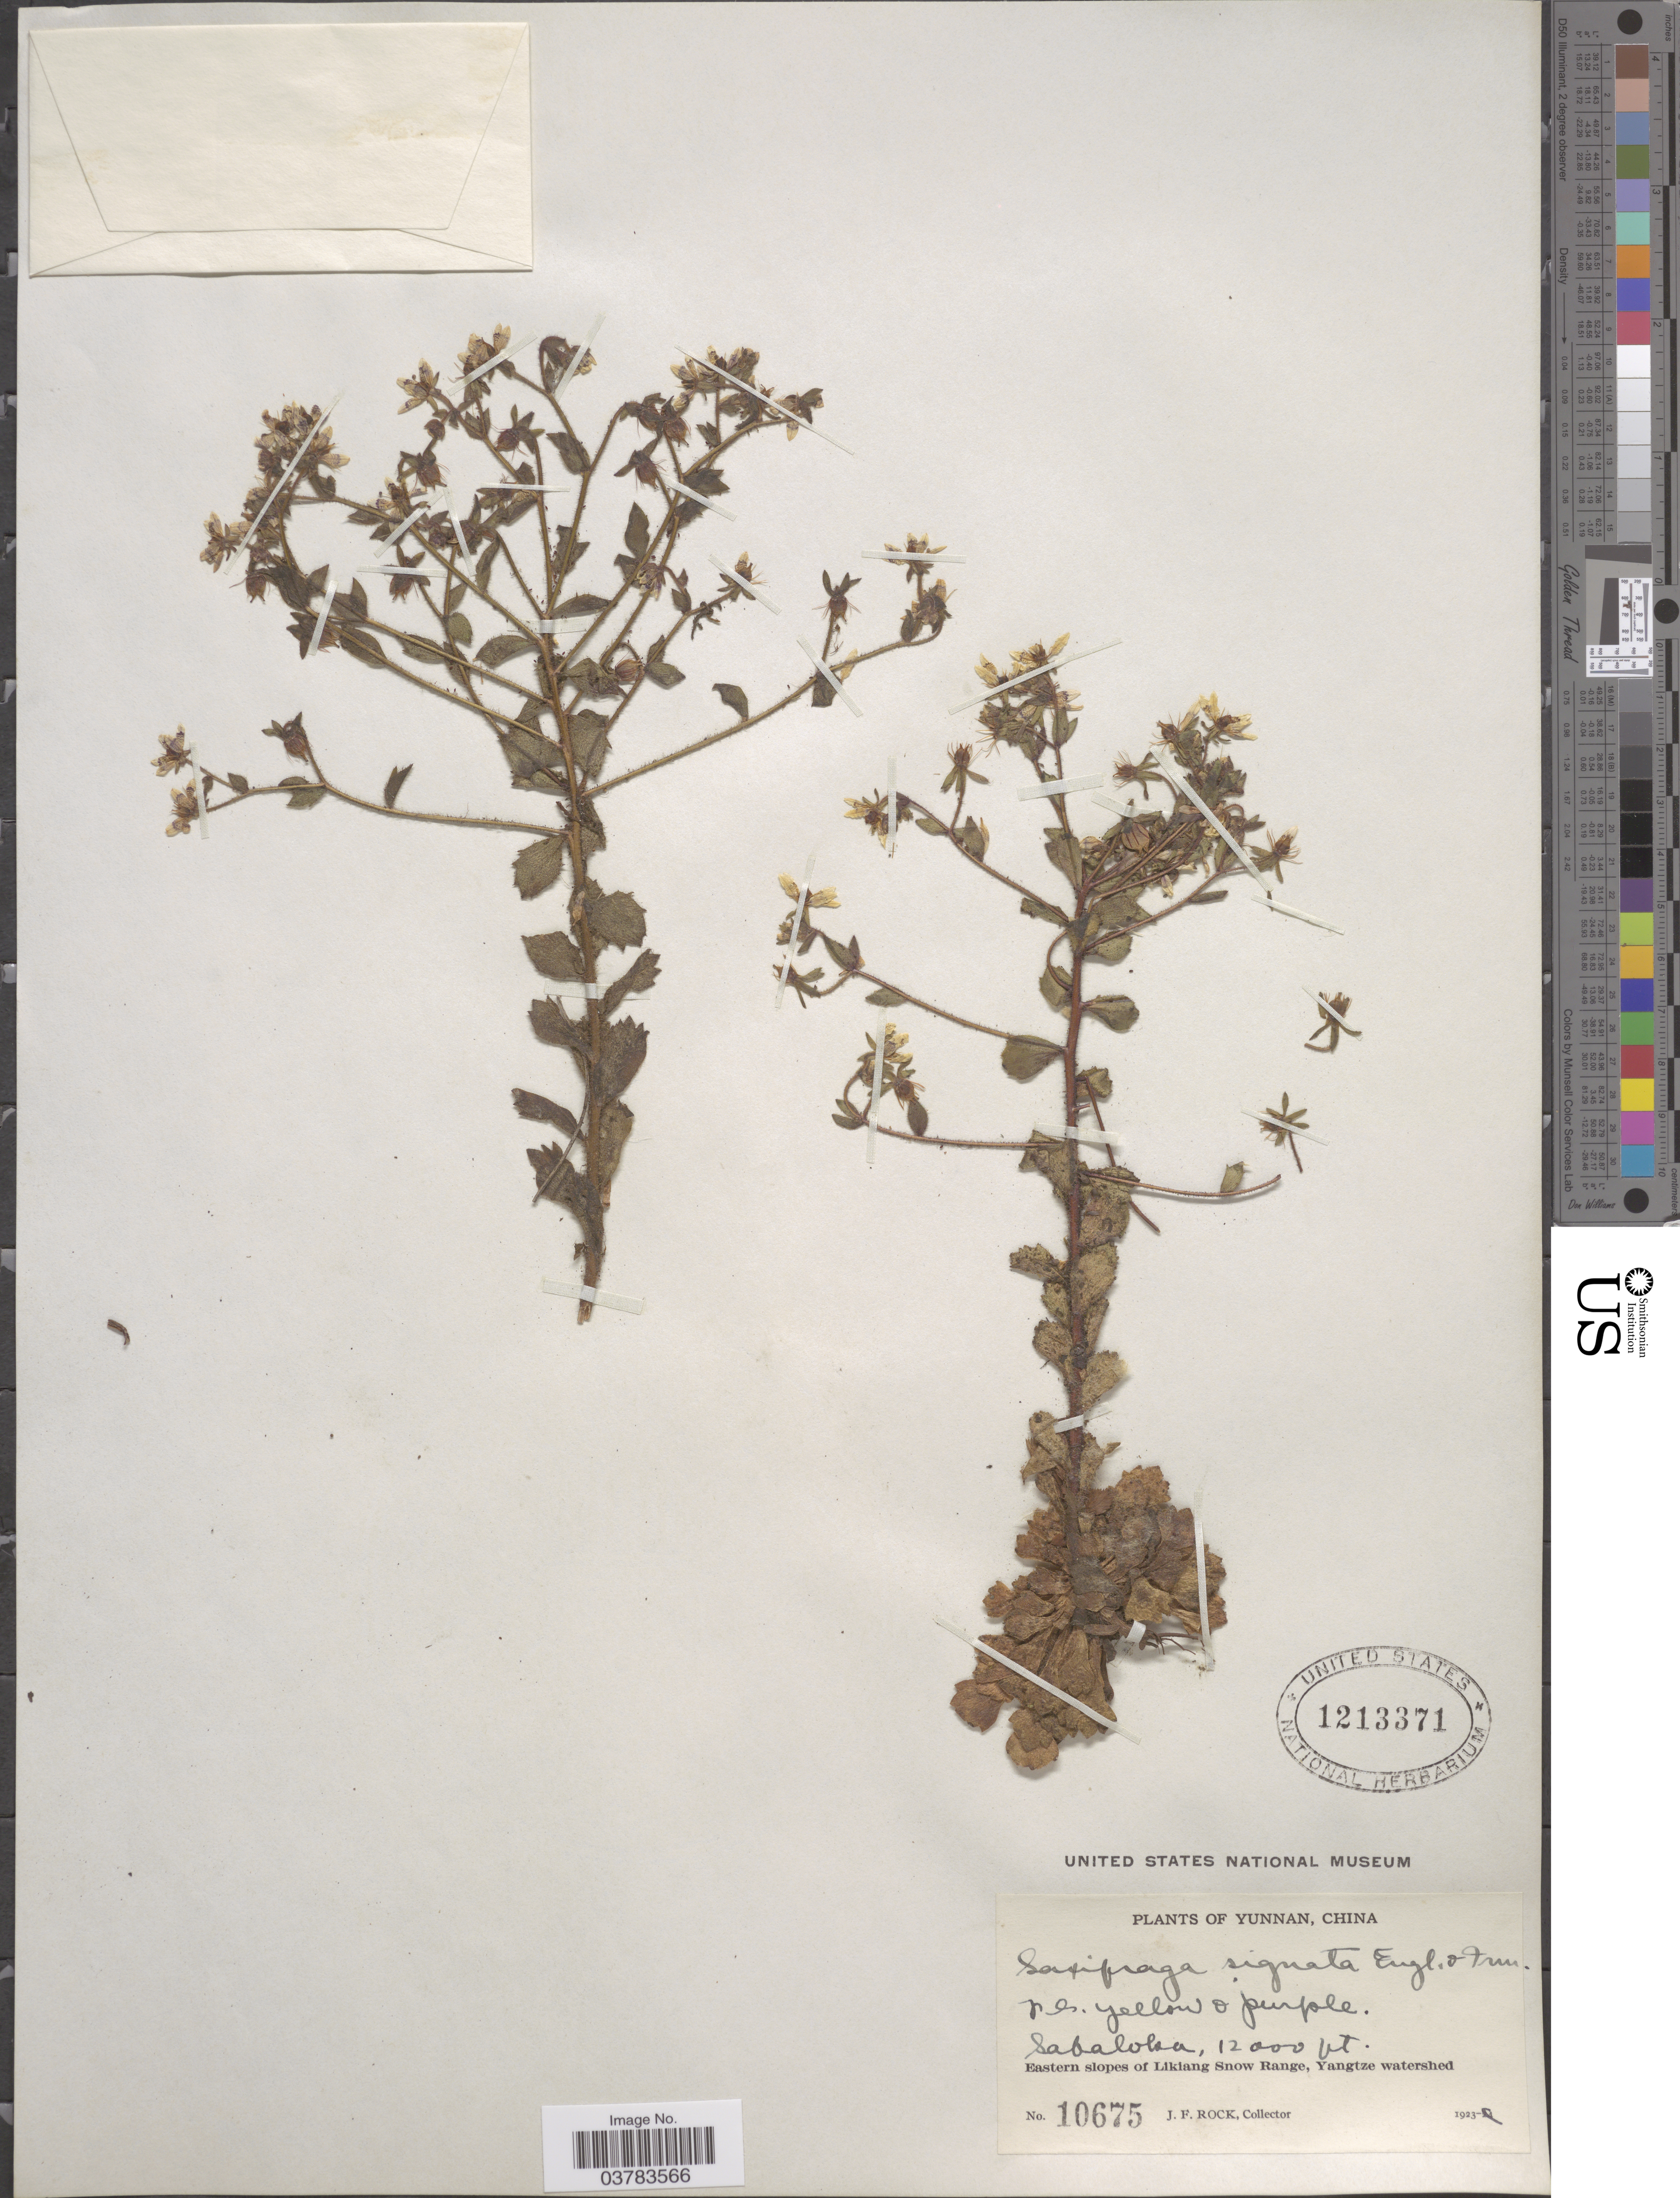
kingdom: Plantae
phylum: Tracheophyta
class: Magnoliopsida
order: Saxifragales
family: Saxifragaceae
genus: Saxifraga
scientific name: Saxifraga signata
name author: Engl. & Irmsch.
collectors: J. Rock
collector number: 10675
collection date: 1923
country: China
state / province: Yunnan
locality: Sabaloka. Eastern slopes of Likiang Snow Range, Yangtze watershed.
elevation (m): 3658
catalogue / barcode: US 1213371